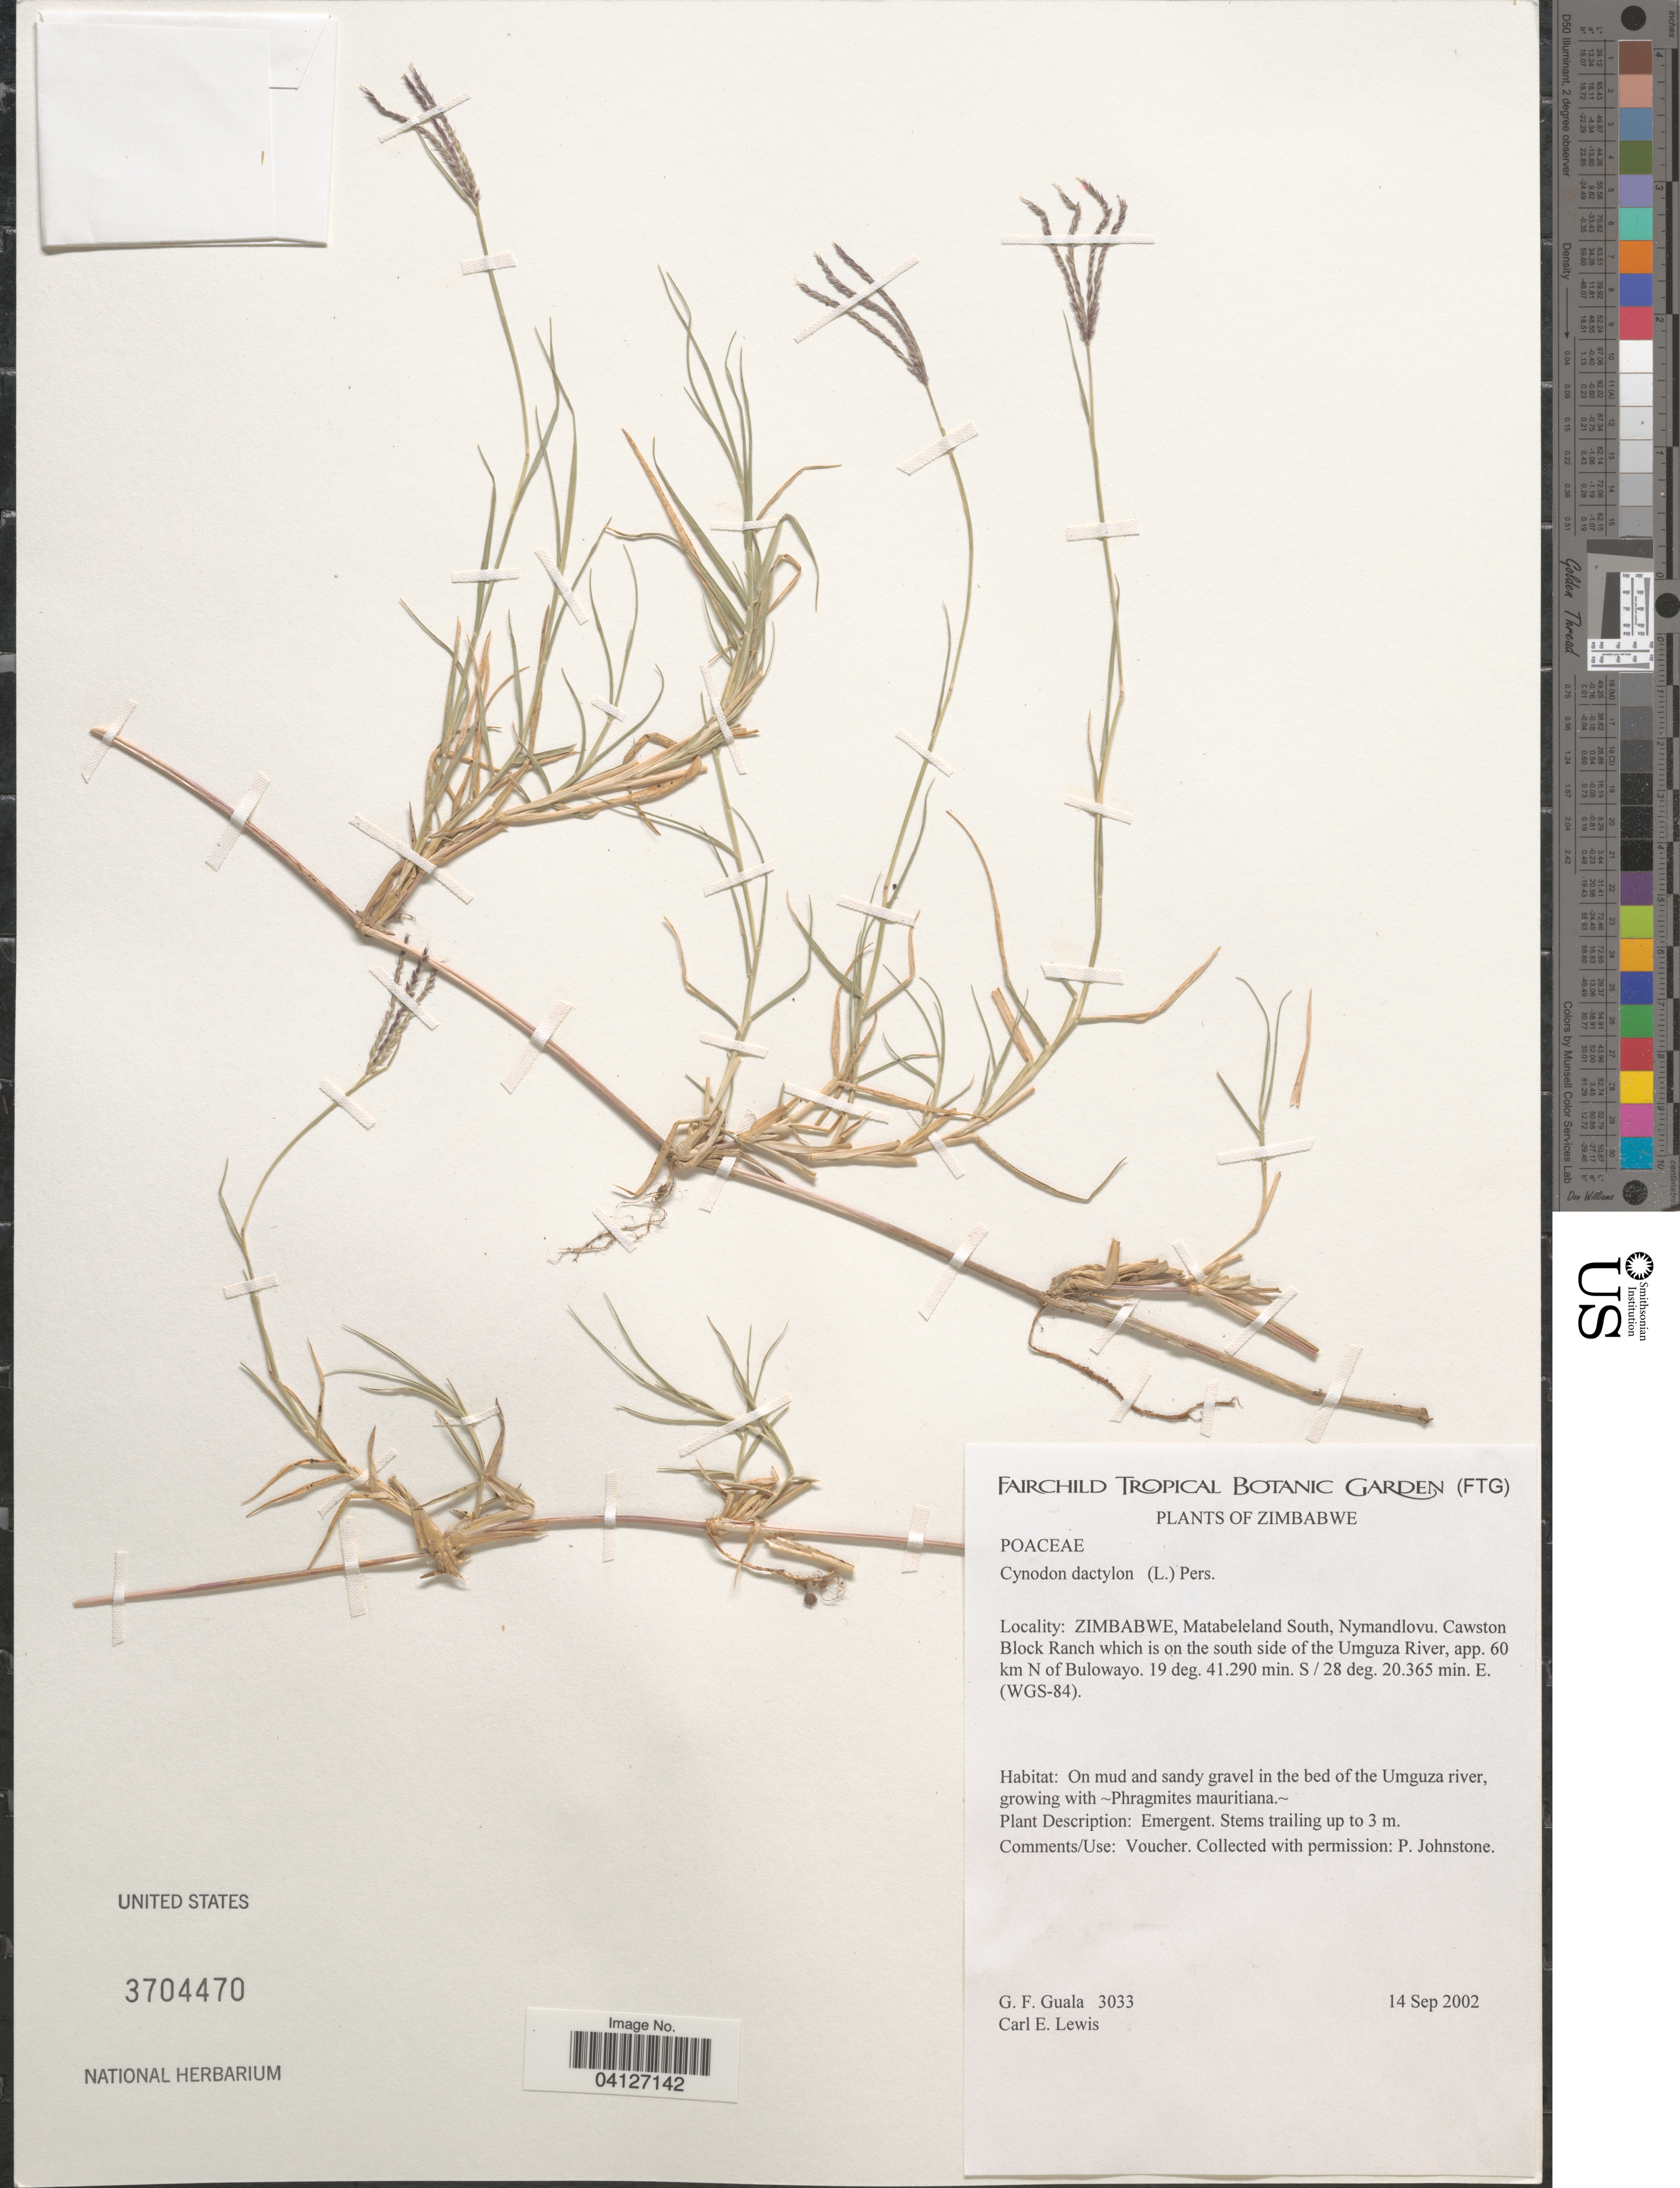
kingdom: Plantae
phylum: Tracheophyta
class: Liliopsida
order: Poales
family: Poaceae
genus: Cynodon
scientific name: Cynodon dactylon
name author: (L.) Pers.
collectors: G. Guala & C. Lewis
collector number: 3033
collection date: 2002-09-14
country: Zimbabwe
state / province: Matabeleland South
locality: Nymandlovu. Cawston Block Ranch which is on the south side of the Umguza River, app. 60 km N of Bulowayo. (WGS-84). On mud and sandy gravel in the bed of the Umguza river.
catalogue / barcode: US 3704470